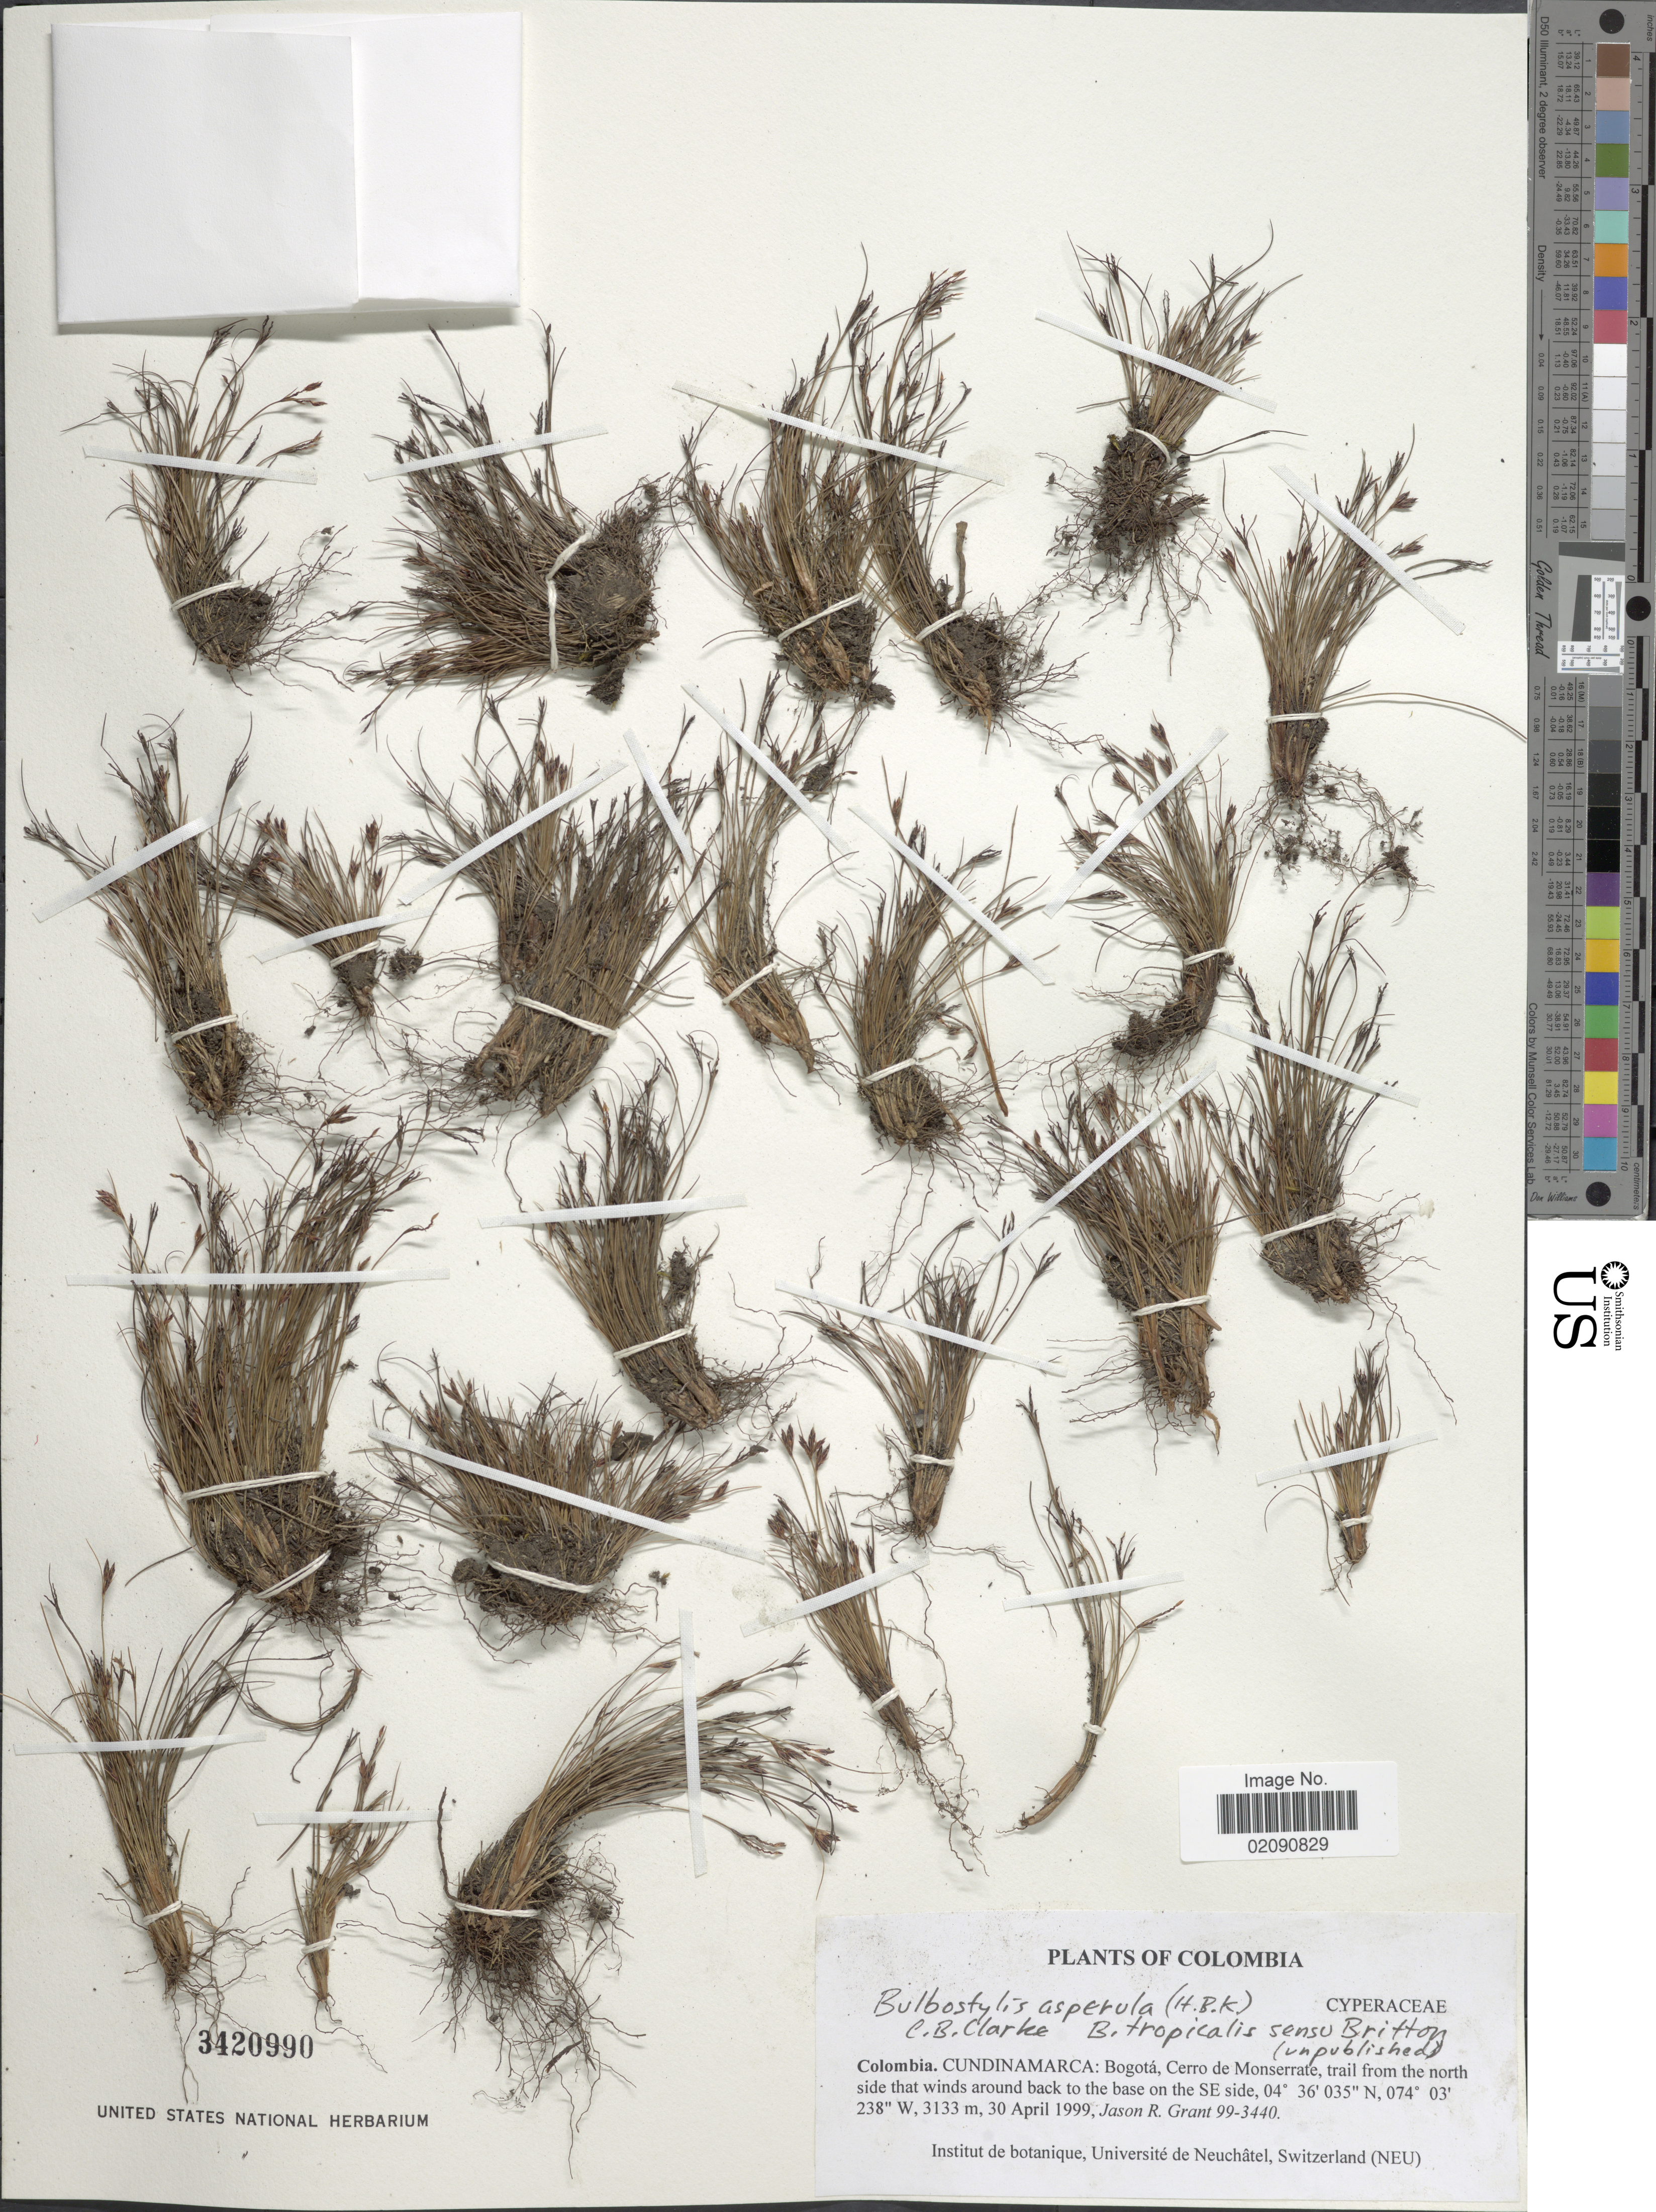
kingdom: Plantae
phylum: Tracheophyta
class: Liliopsida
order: Poales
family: Cyperaceae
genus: Bulbostylis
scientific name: Bulbostylis asperula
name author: (Kunth) C.B. Clarke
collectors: J. R. Grant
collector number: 99-3440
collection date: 1999-04-30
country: Colombia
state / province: Cundinamarca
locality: Bogota, Cerro de Monserrate, trail from the north side that winds around back to the base on the SE side.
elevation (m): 3133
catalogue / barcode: US 3420990